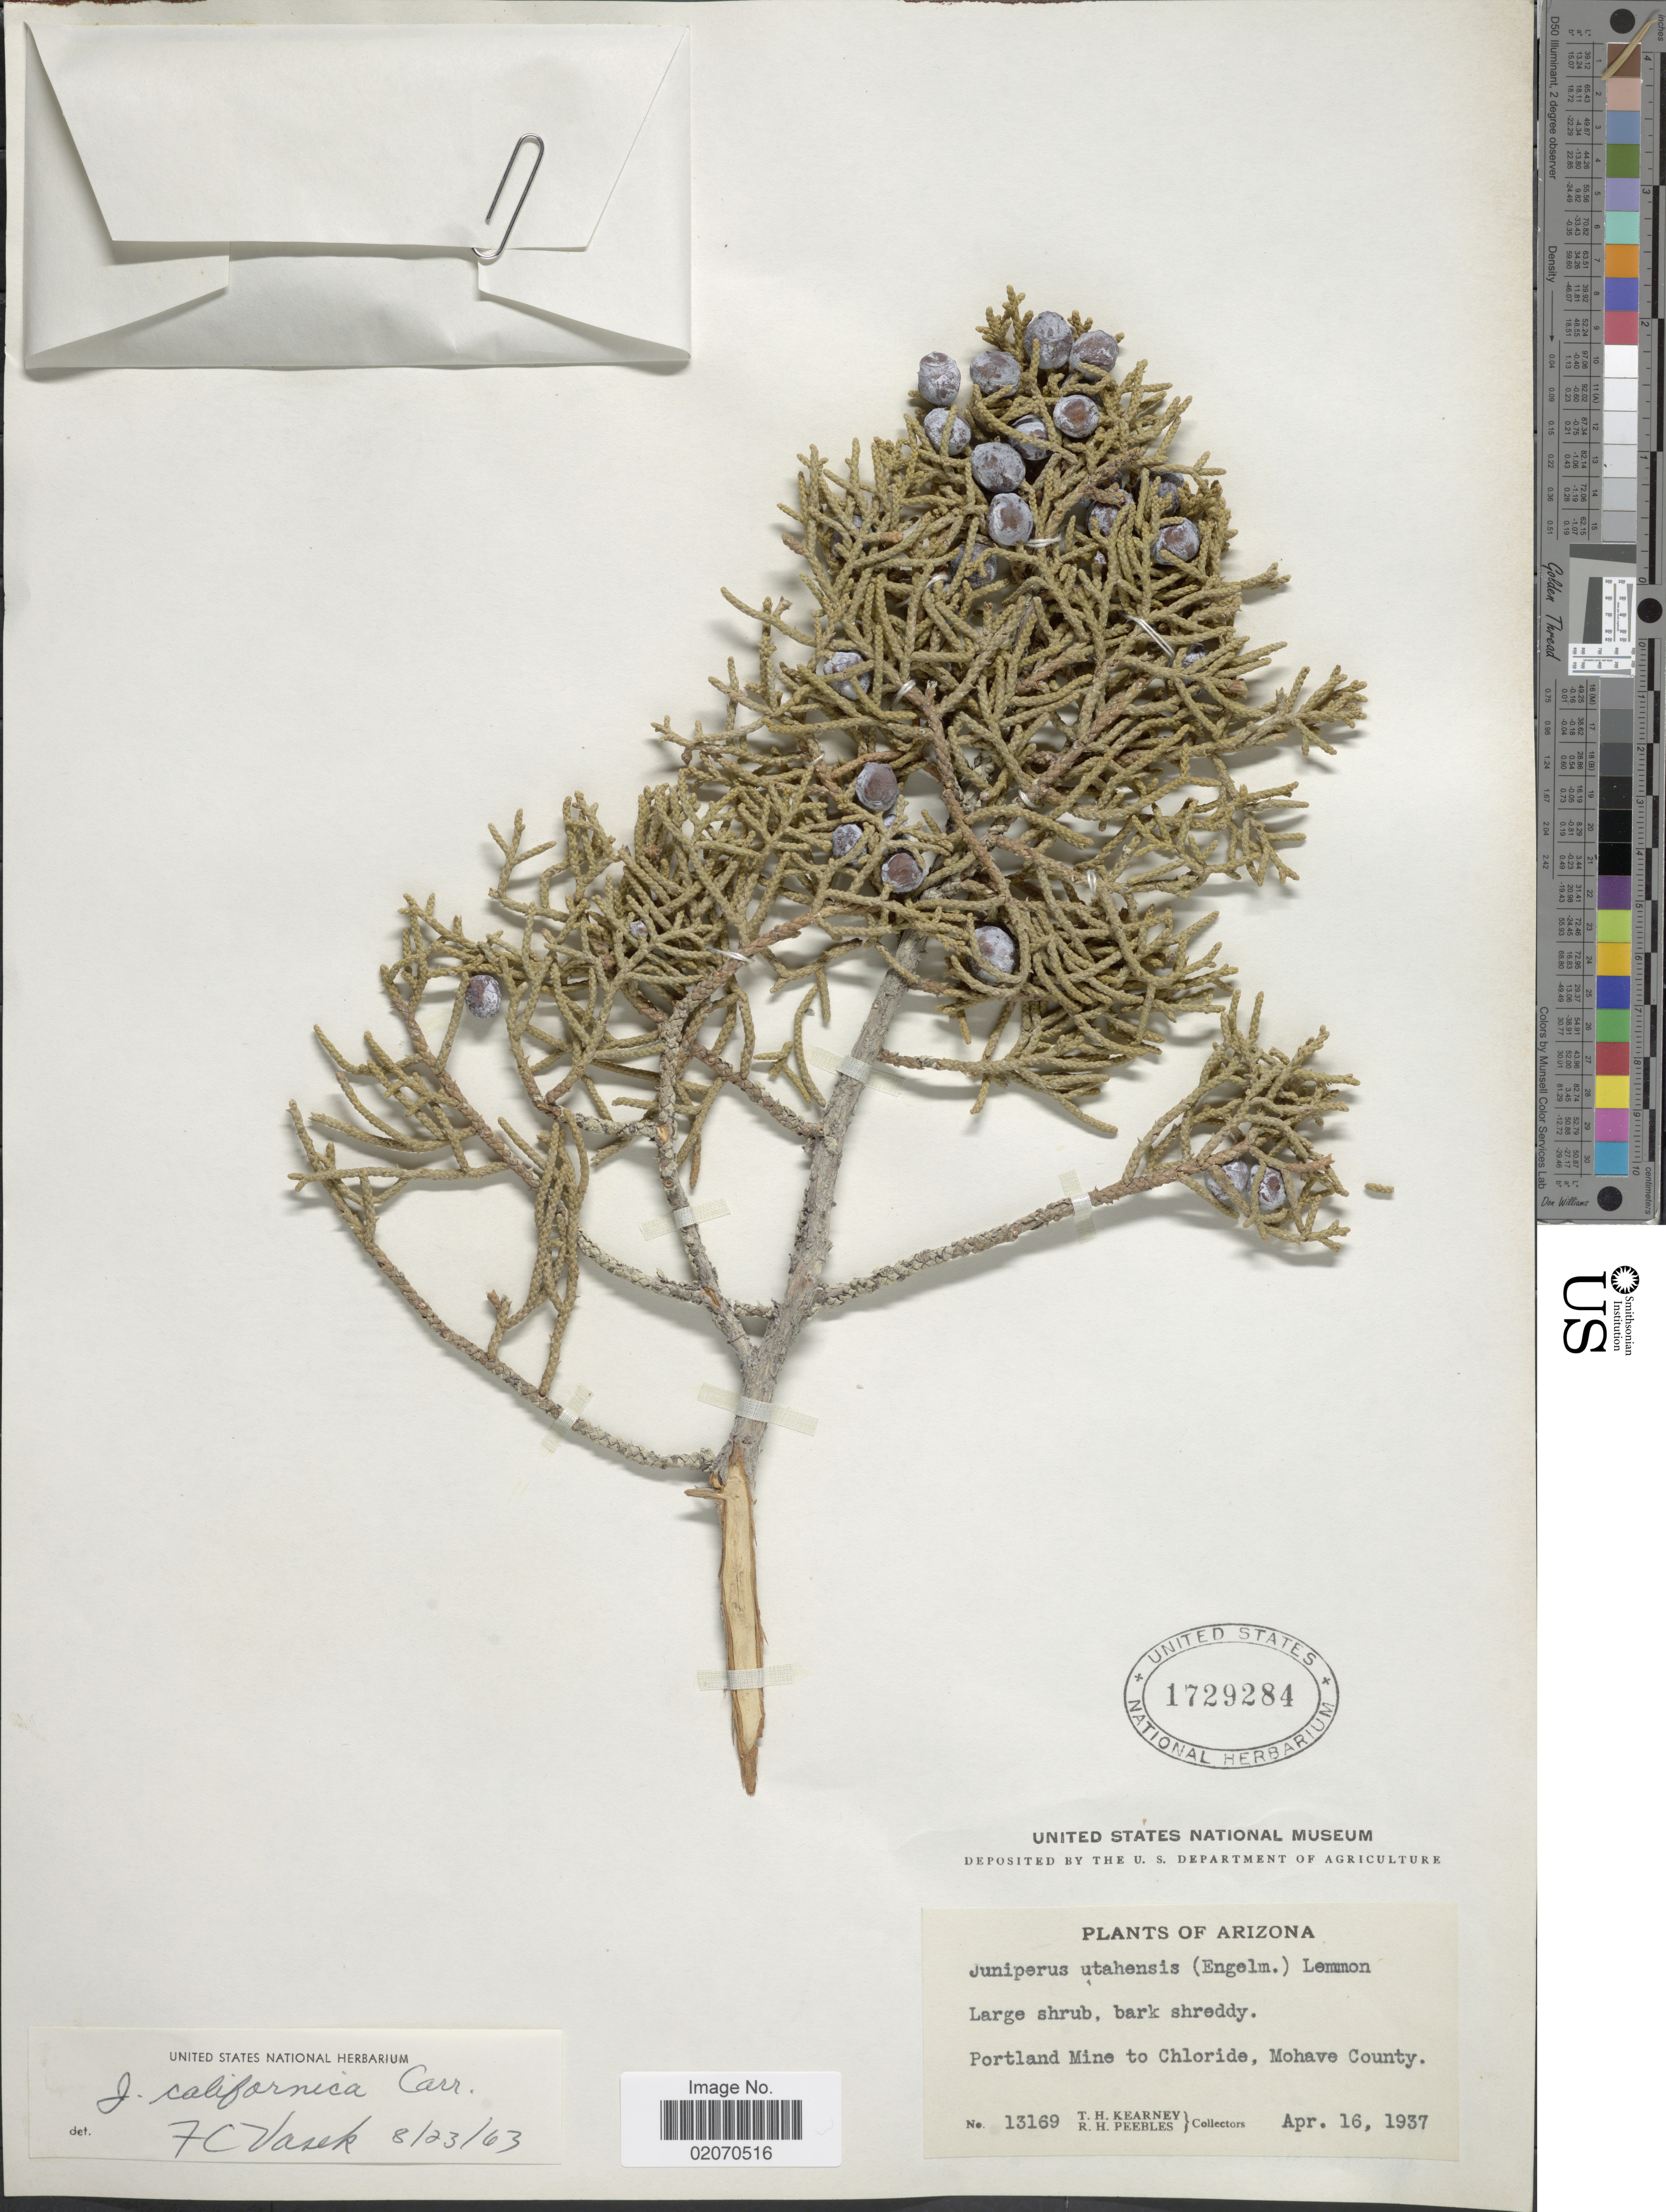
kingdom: Plantae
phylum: Tracheophyta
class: Pinopsida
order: Pinales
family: Cupressaceae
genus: Juniperus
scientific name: Juniperus californica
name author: Carrière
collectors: T. H. Kearney & R. H. Peebles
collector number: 13169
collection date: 1937-04-16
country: United States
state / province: Arizona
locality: Portland Mine to Chloride, Mohave County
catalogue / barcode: US 1729284